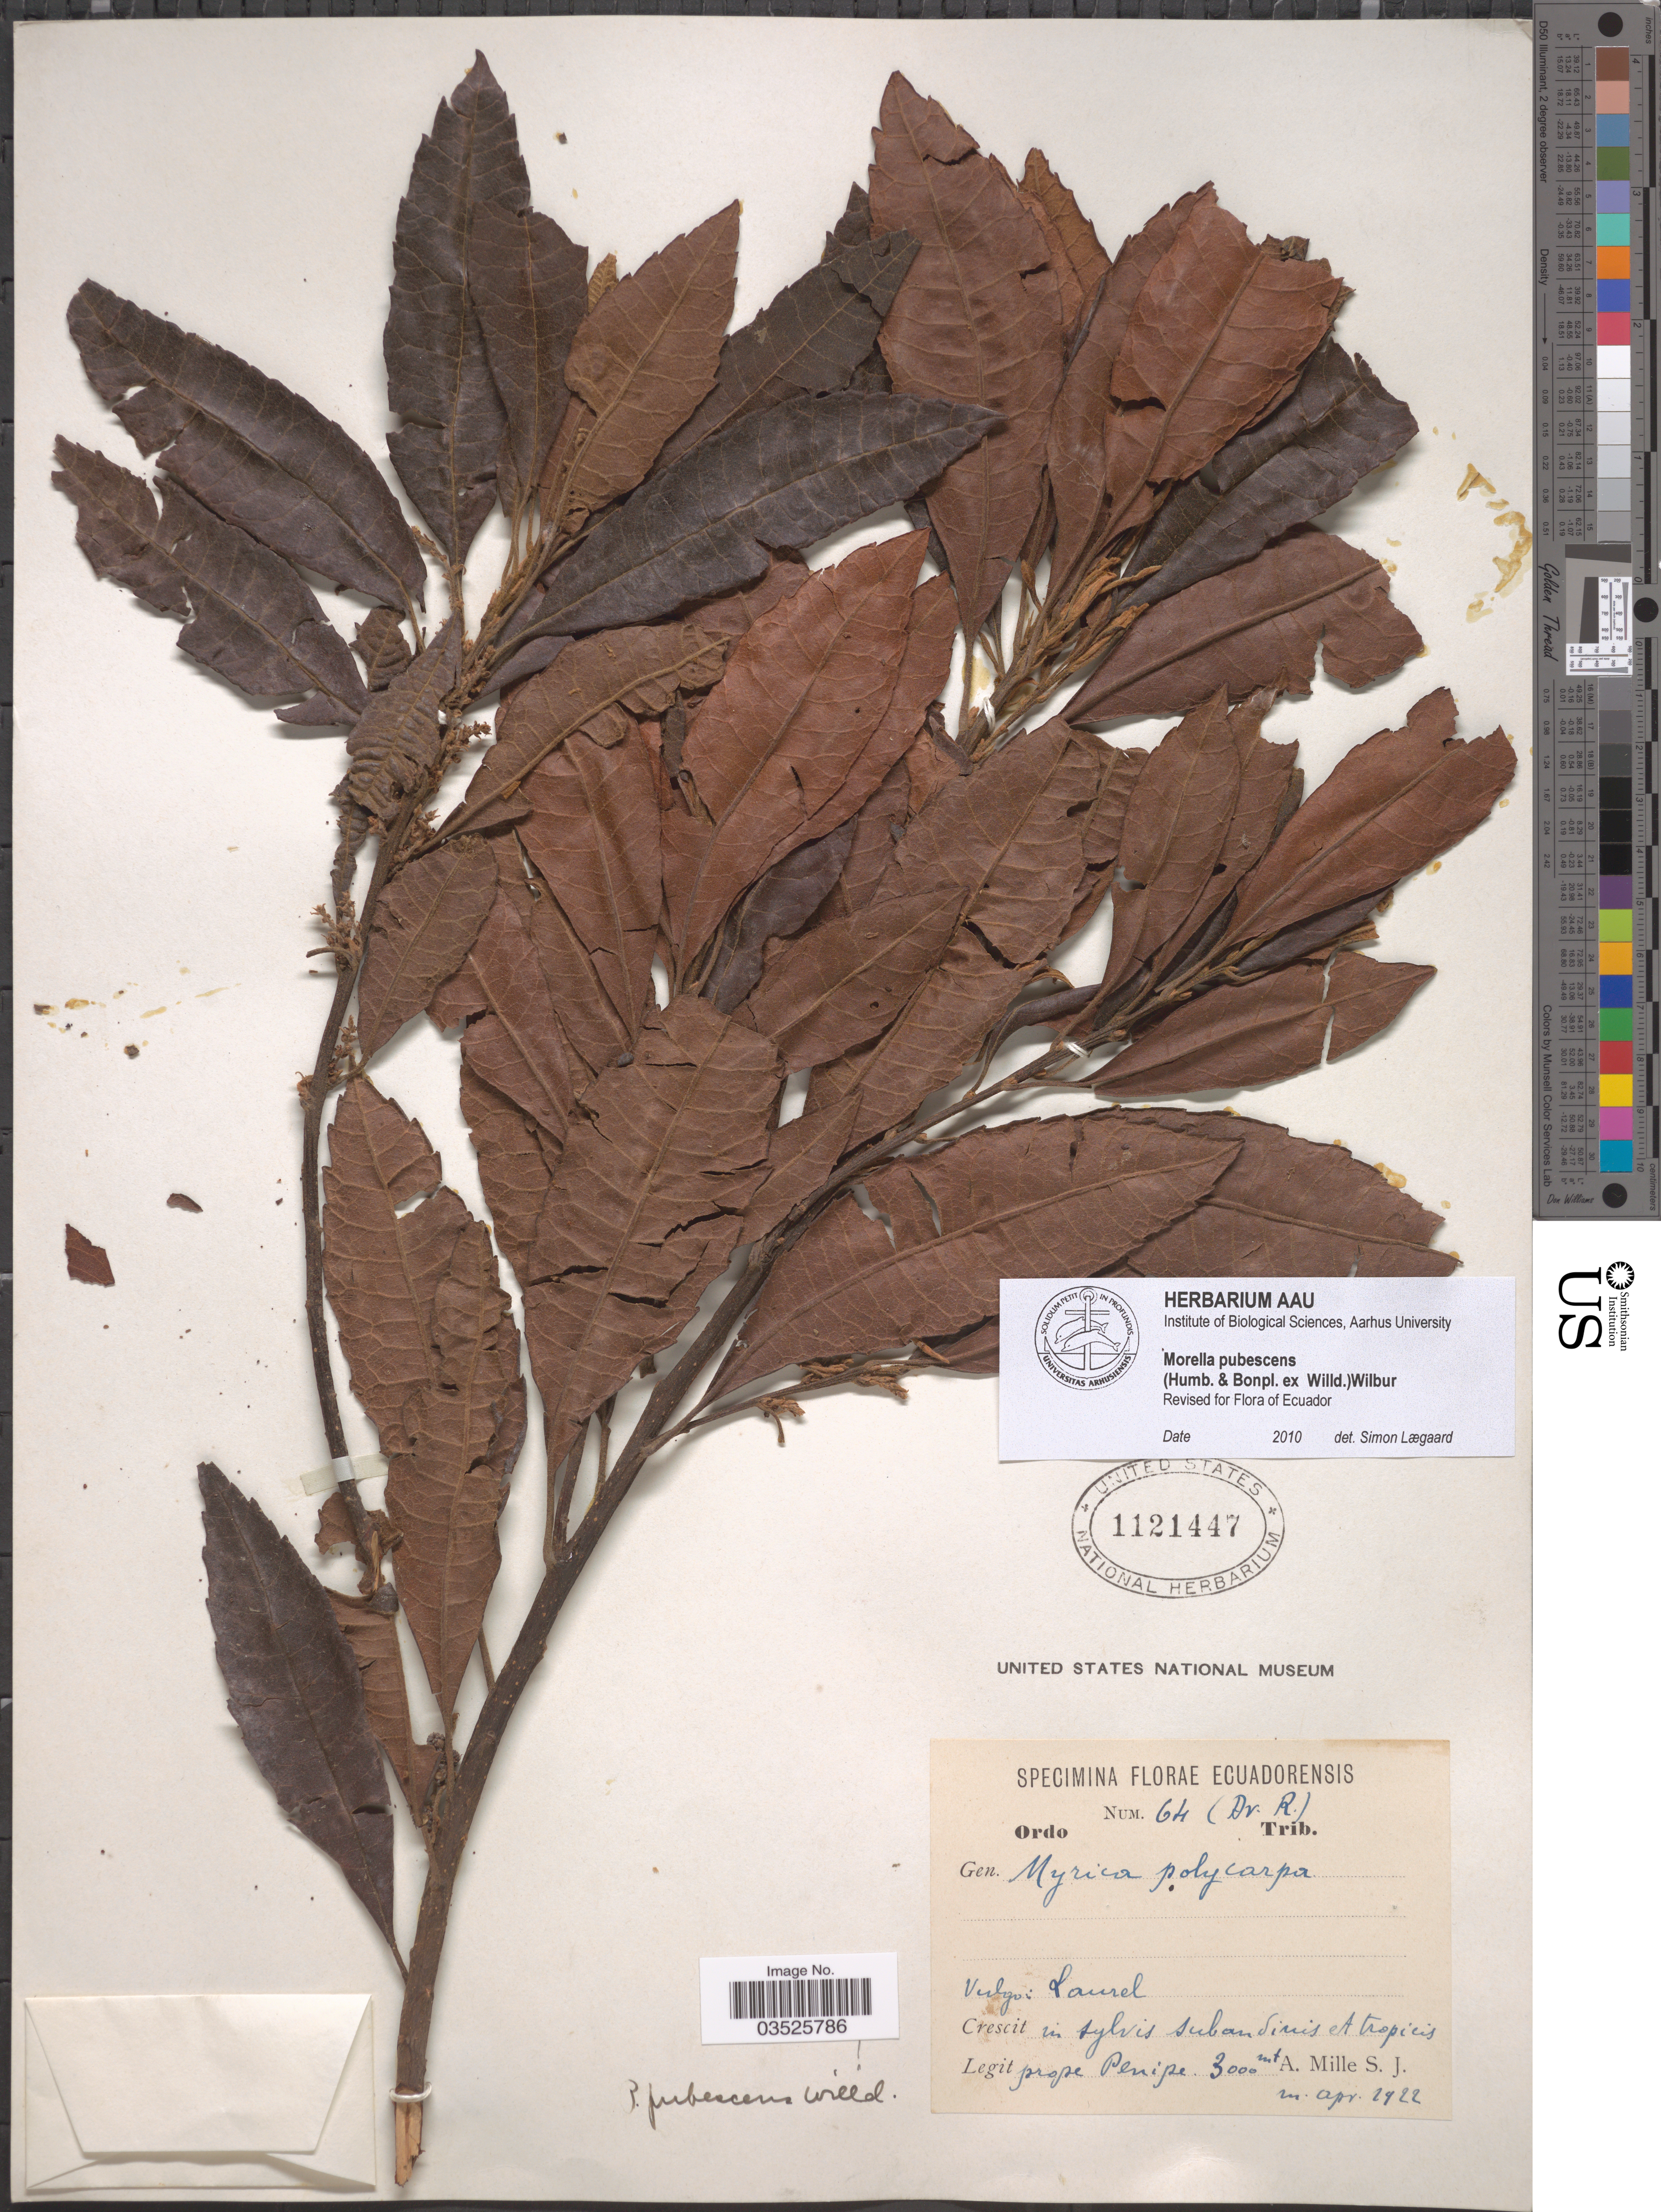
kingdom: Plantae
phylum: Tracheophyta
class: Magnoliopsida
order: Fagales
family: Myricaceae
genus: Morella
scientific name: Morella pubescens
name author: (Humb. & Bonpl. ex Willd.) Wilbur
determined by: Lægaard, S.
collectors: A. Mille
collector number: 64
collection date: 1922-04-24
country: Ecuador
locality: In sylvis subandisuis et tropicis prope Penipe.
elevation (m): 3000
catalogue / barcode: US 1121447